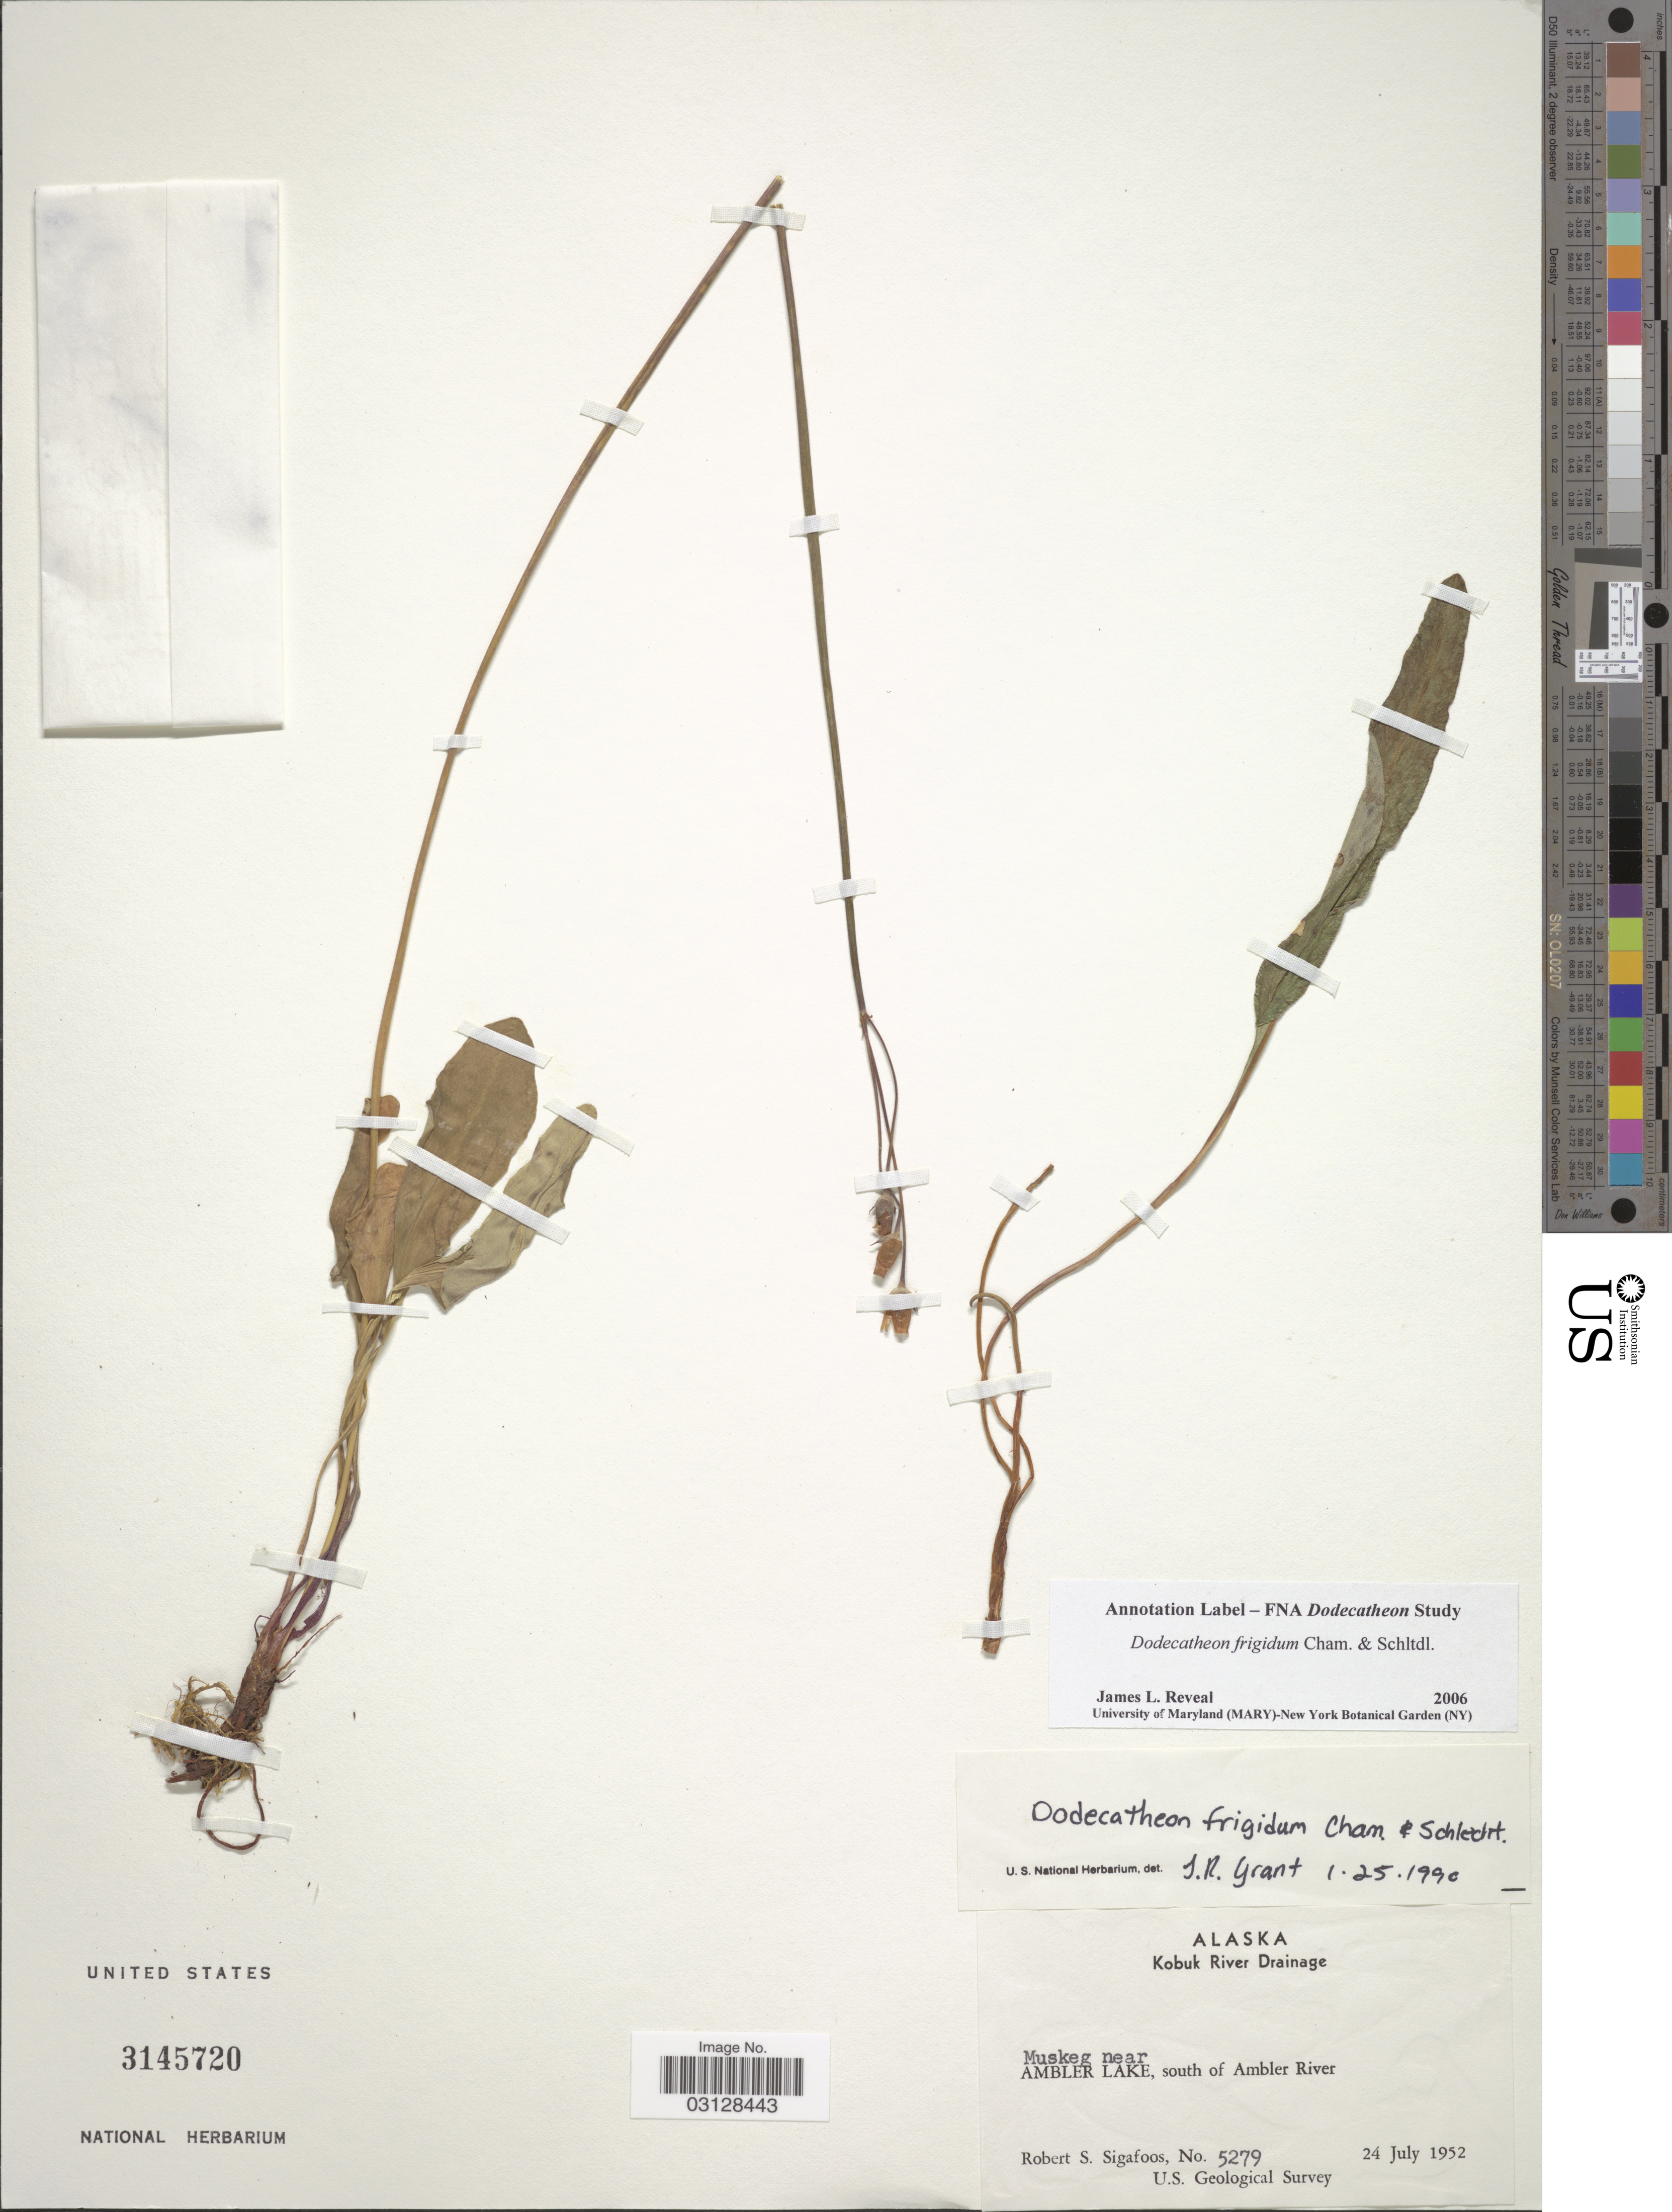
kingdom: Plantae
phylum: Tracheophyta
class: Magnoliopsida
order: Ericales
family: Primulaceae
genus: Dodecatheon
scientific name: Dodecatheon frigidum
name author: Cham. & Schltdl.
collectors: R. Sigafoos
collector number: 5279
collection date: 1952-07-24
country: United States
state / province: Alaska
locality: Kobuk River Drainage. Muskeg near Ambler Lake, south of Ambler River.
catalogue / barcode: US 3145720